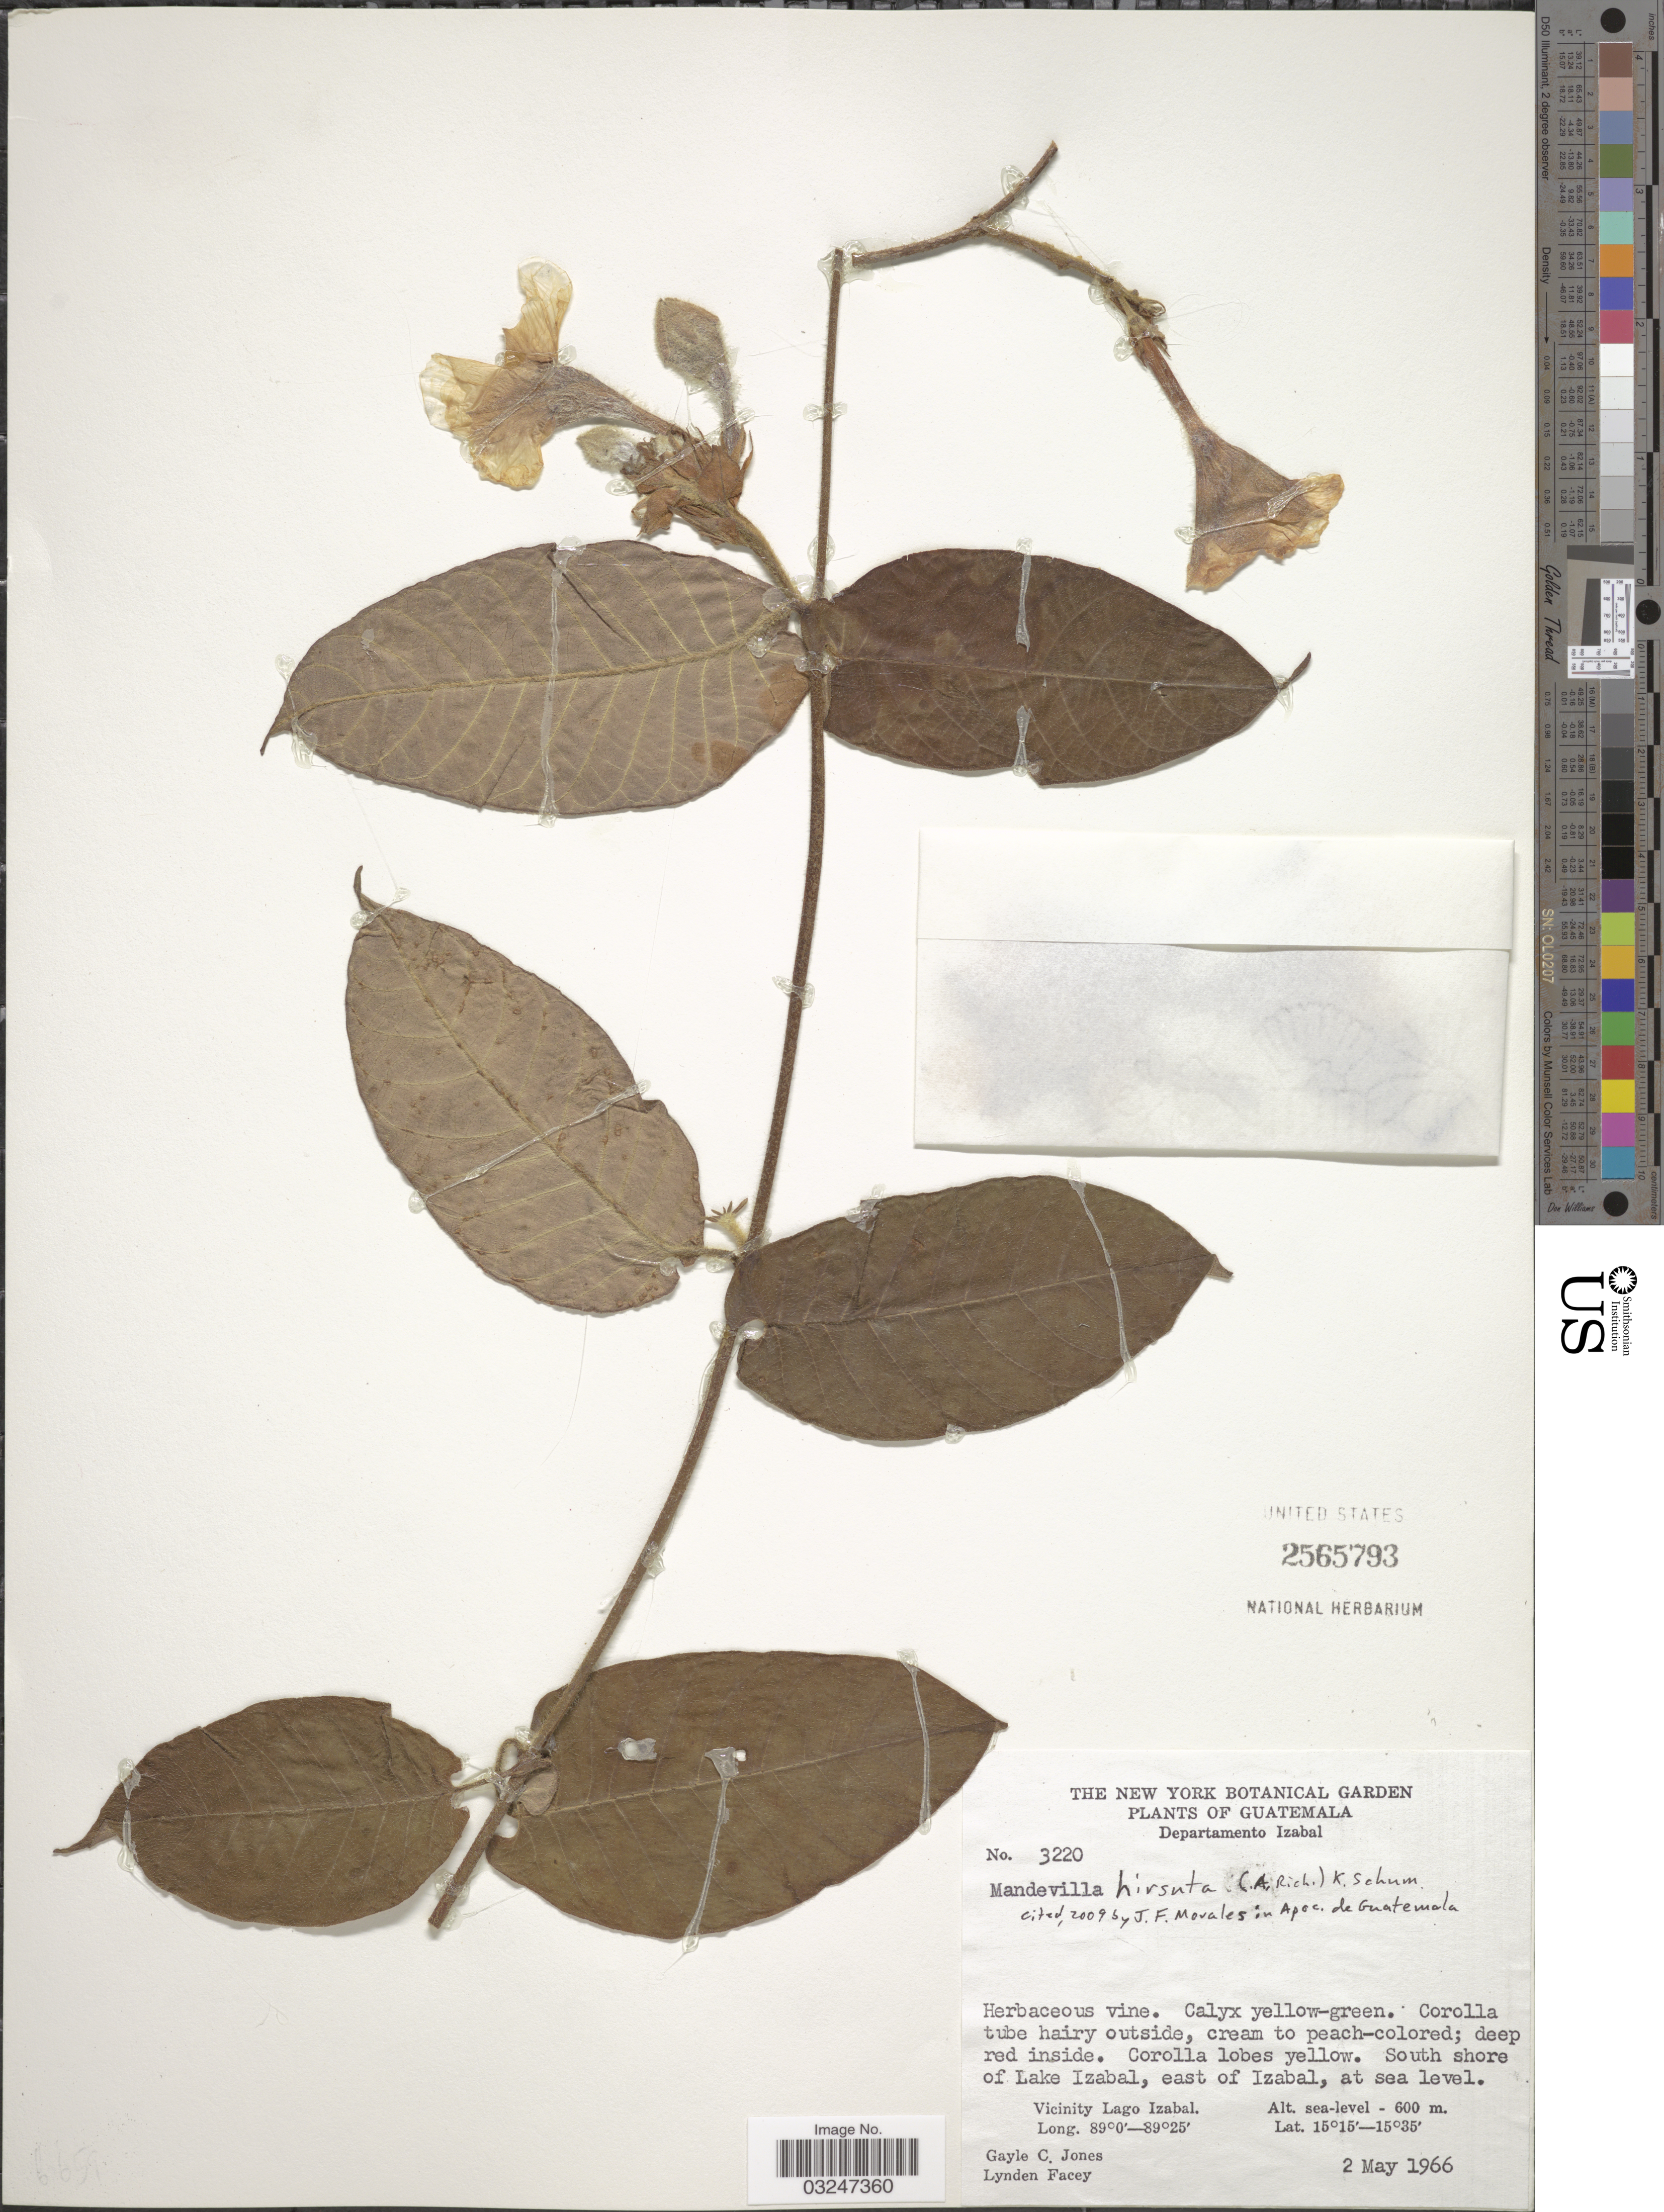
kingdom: Plantae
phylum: Tracheophyta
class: Magnoliopsida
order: Gentianales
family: Apocynaceae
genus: Mandevilla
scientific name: Mandevilla hirsuta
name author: (Rich.) K. Schum.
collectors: G. C. Jones & L. Facey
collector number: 3220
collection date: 1966-05-02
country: Guatemala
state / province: Izabal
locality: Departamento Izabal. South shore of Lake Izabal, east of Izabal. Vicinity of Lago Izabal.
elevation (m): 0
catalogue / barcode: US 2565793